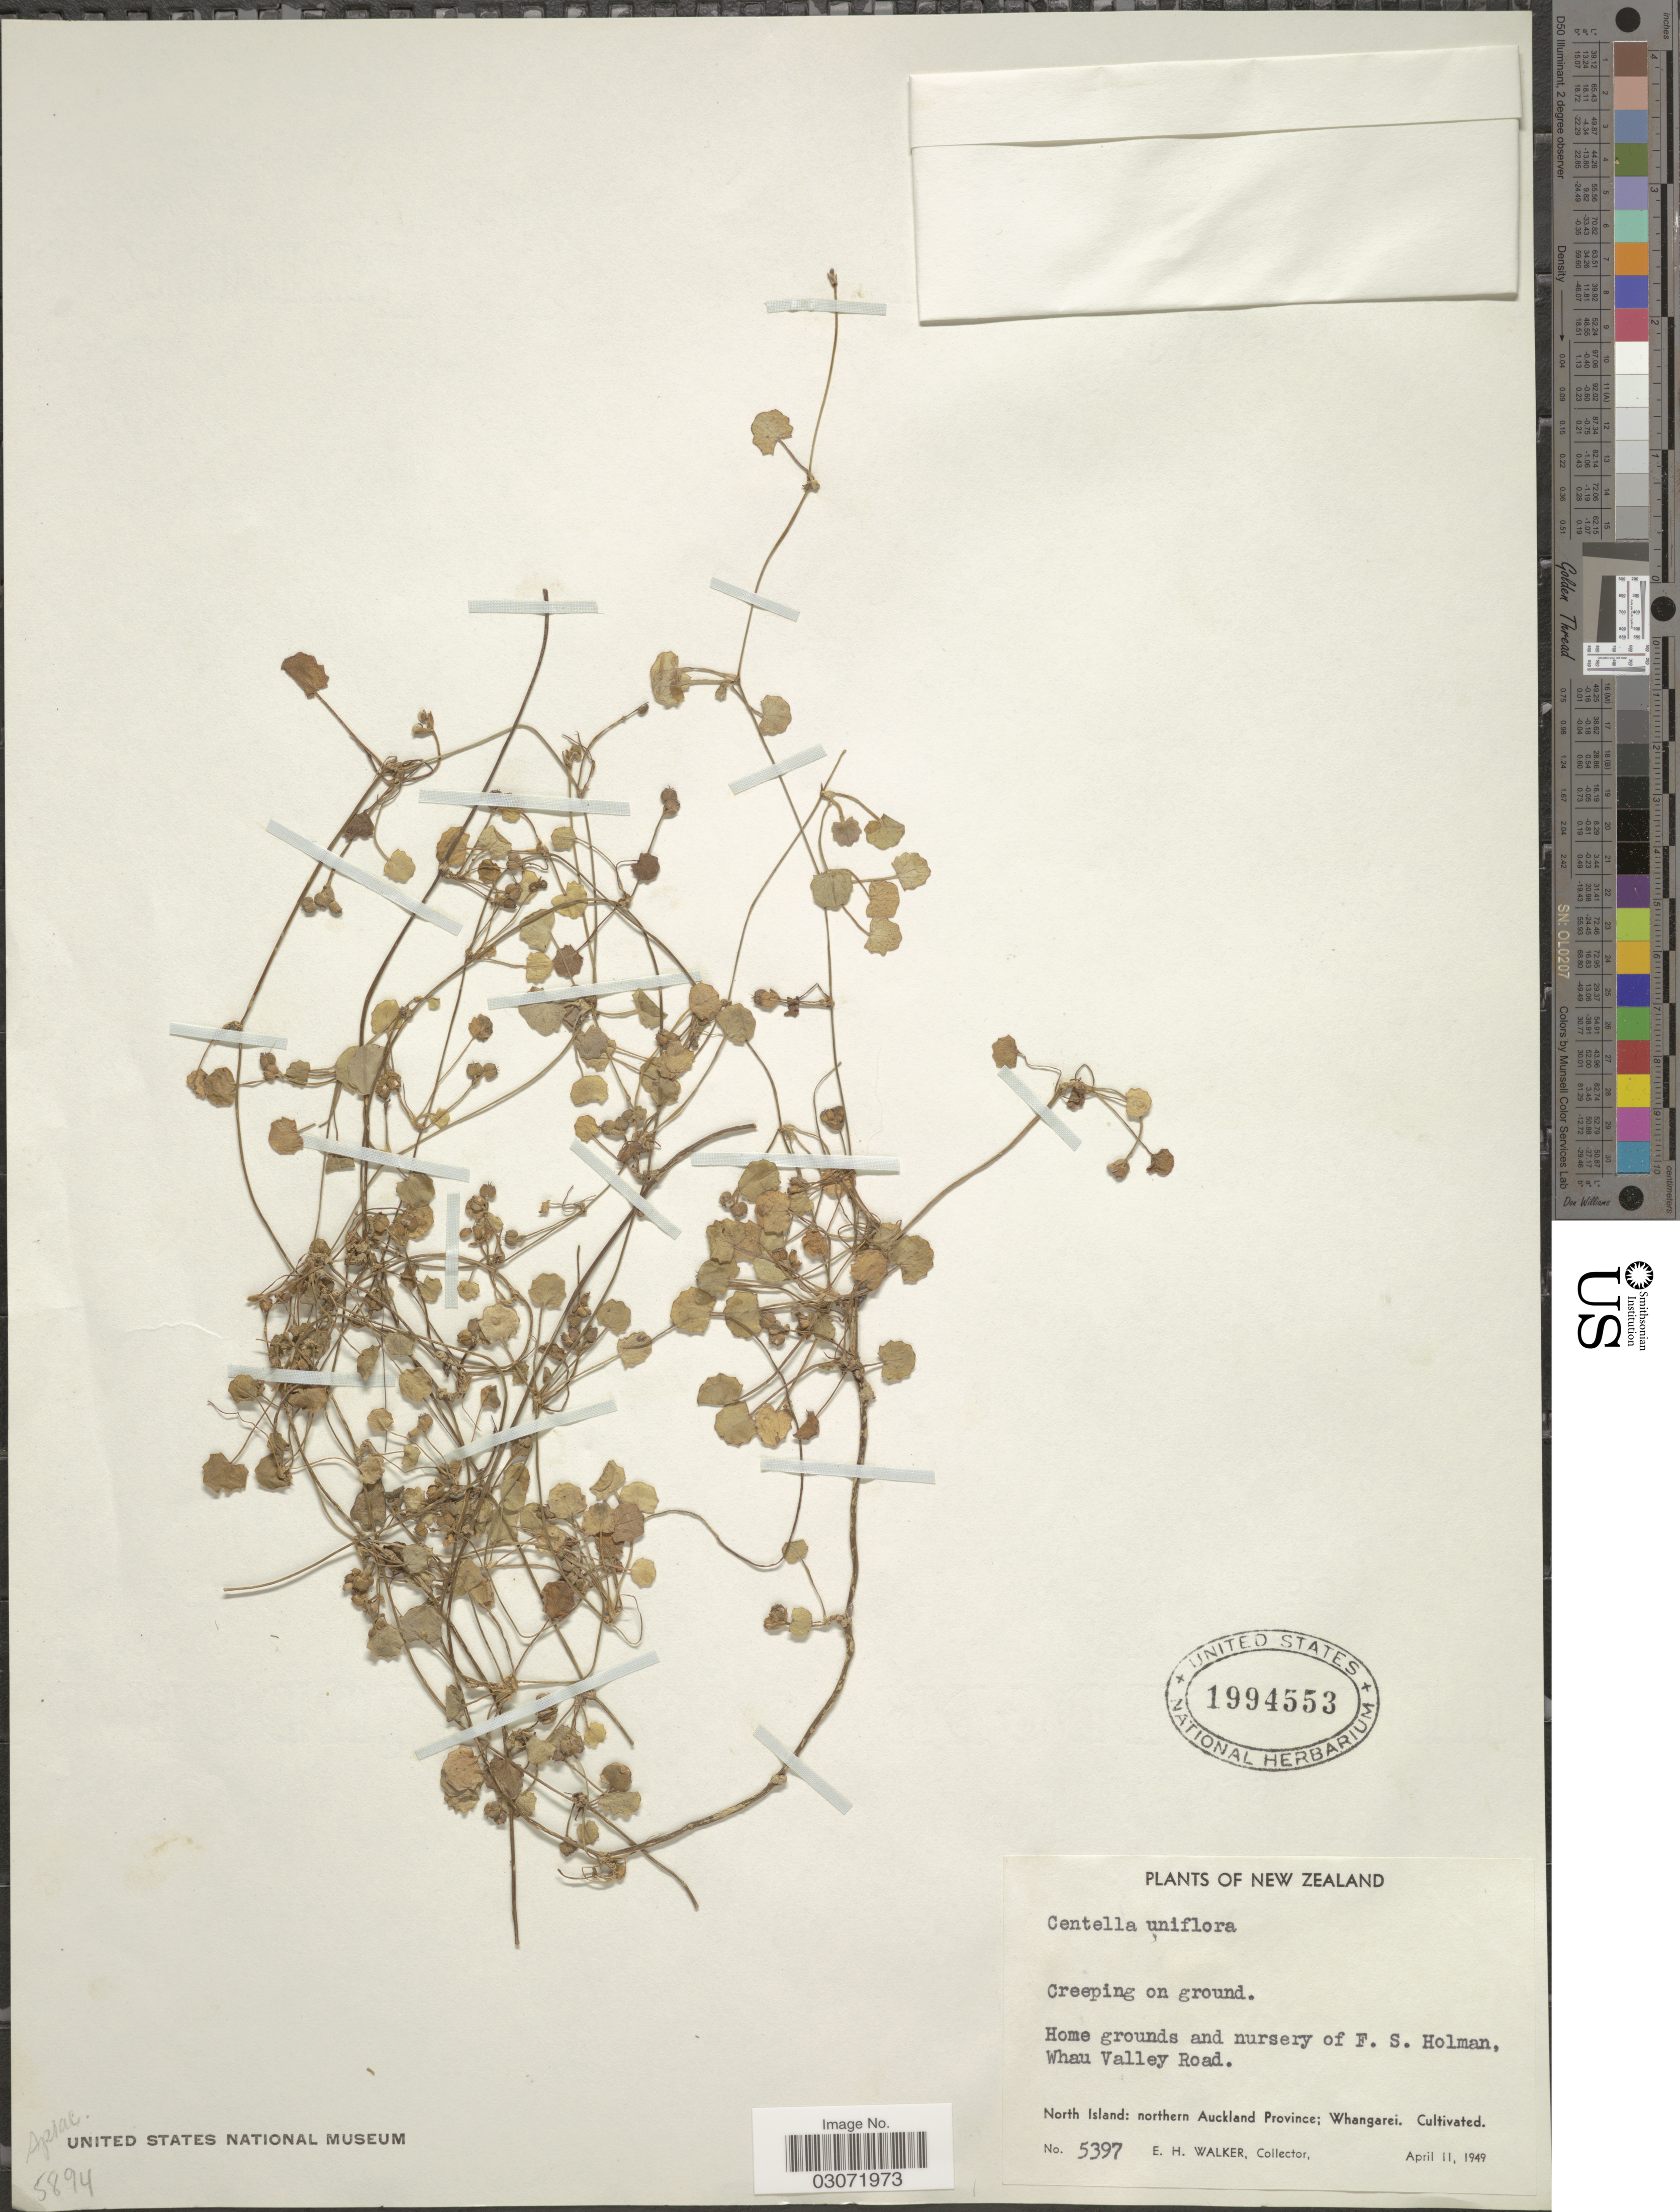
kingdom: Plantae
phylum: Tracheophyta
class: Magnoliopsida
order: Apiales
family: Apiaceae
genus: Centella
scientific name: Centella uniflora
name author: (Colenso) Nannf.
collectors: E. H. Walker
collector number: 5397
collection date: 1949-04-11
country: New Zealand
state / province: Auckland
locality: Home grounds and nursery of F. S. Holman, Whau Valley Road. North Island: northern Auckland Province; Whangarei.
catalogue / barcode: US 1994553